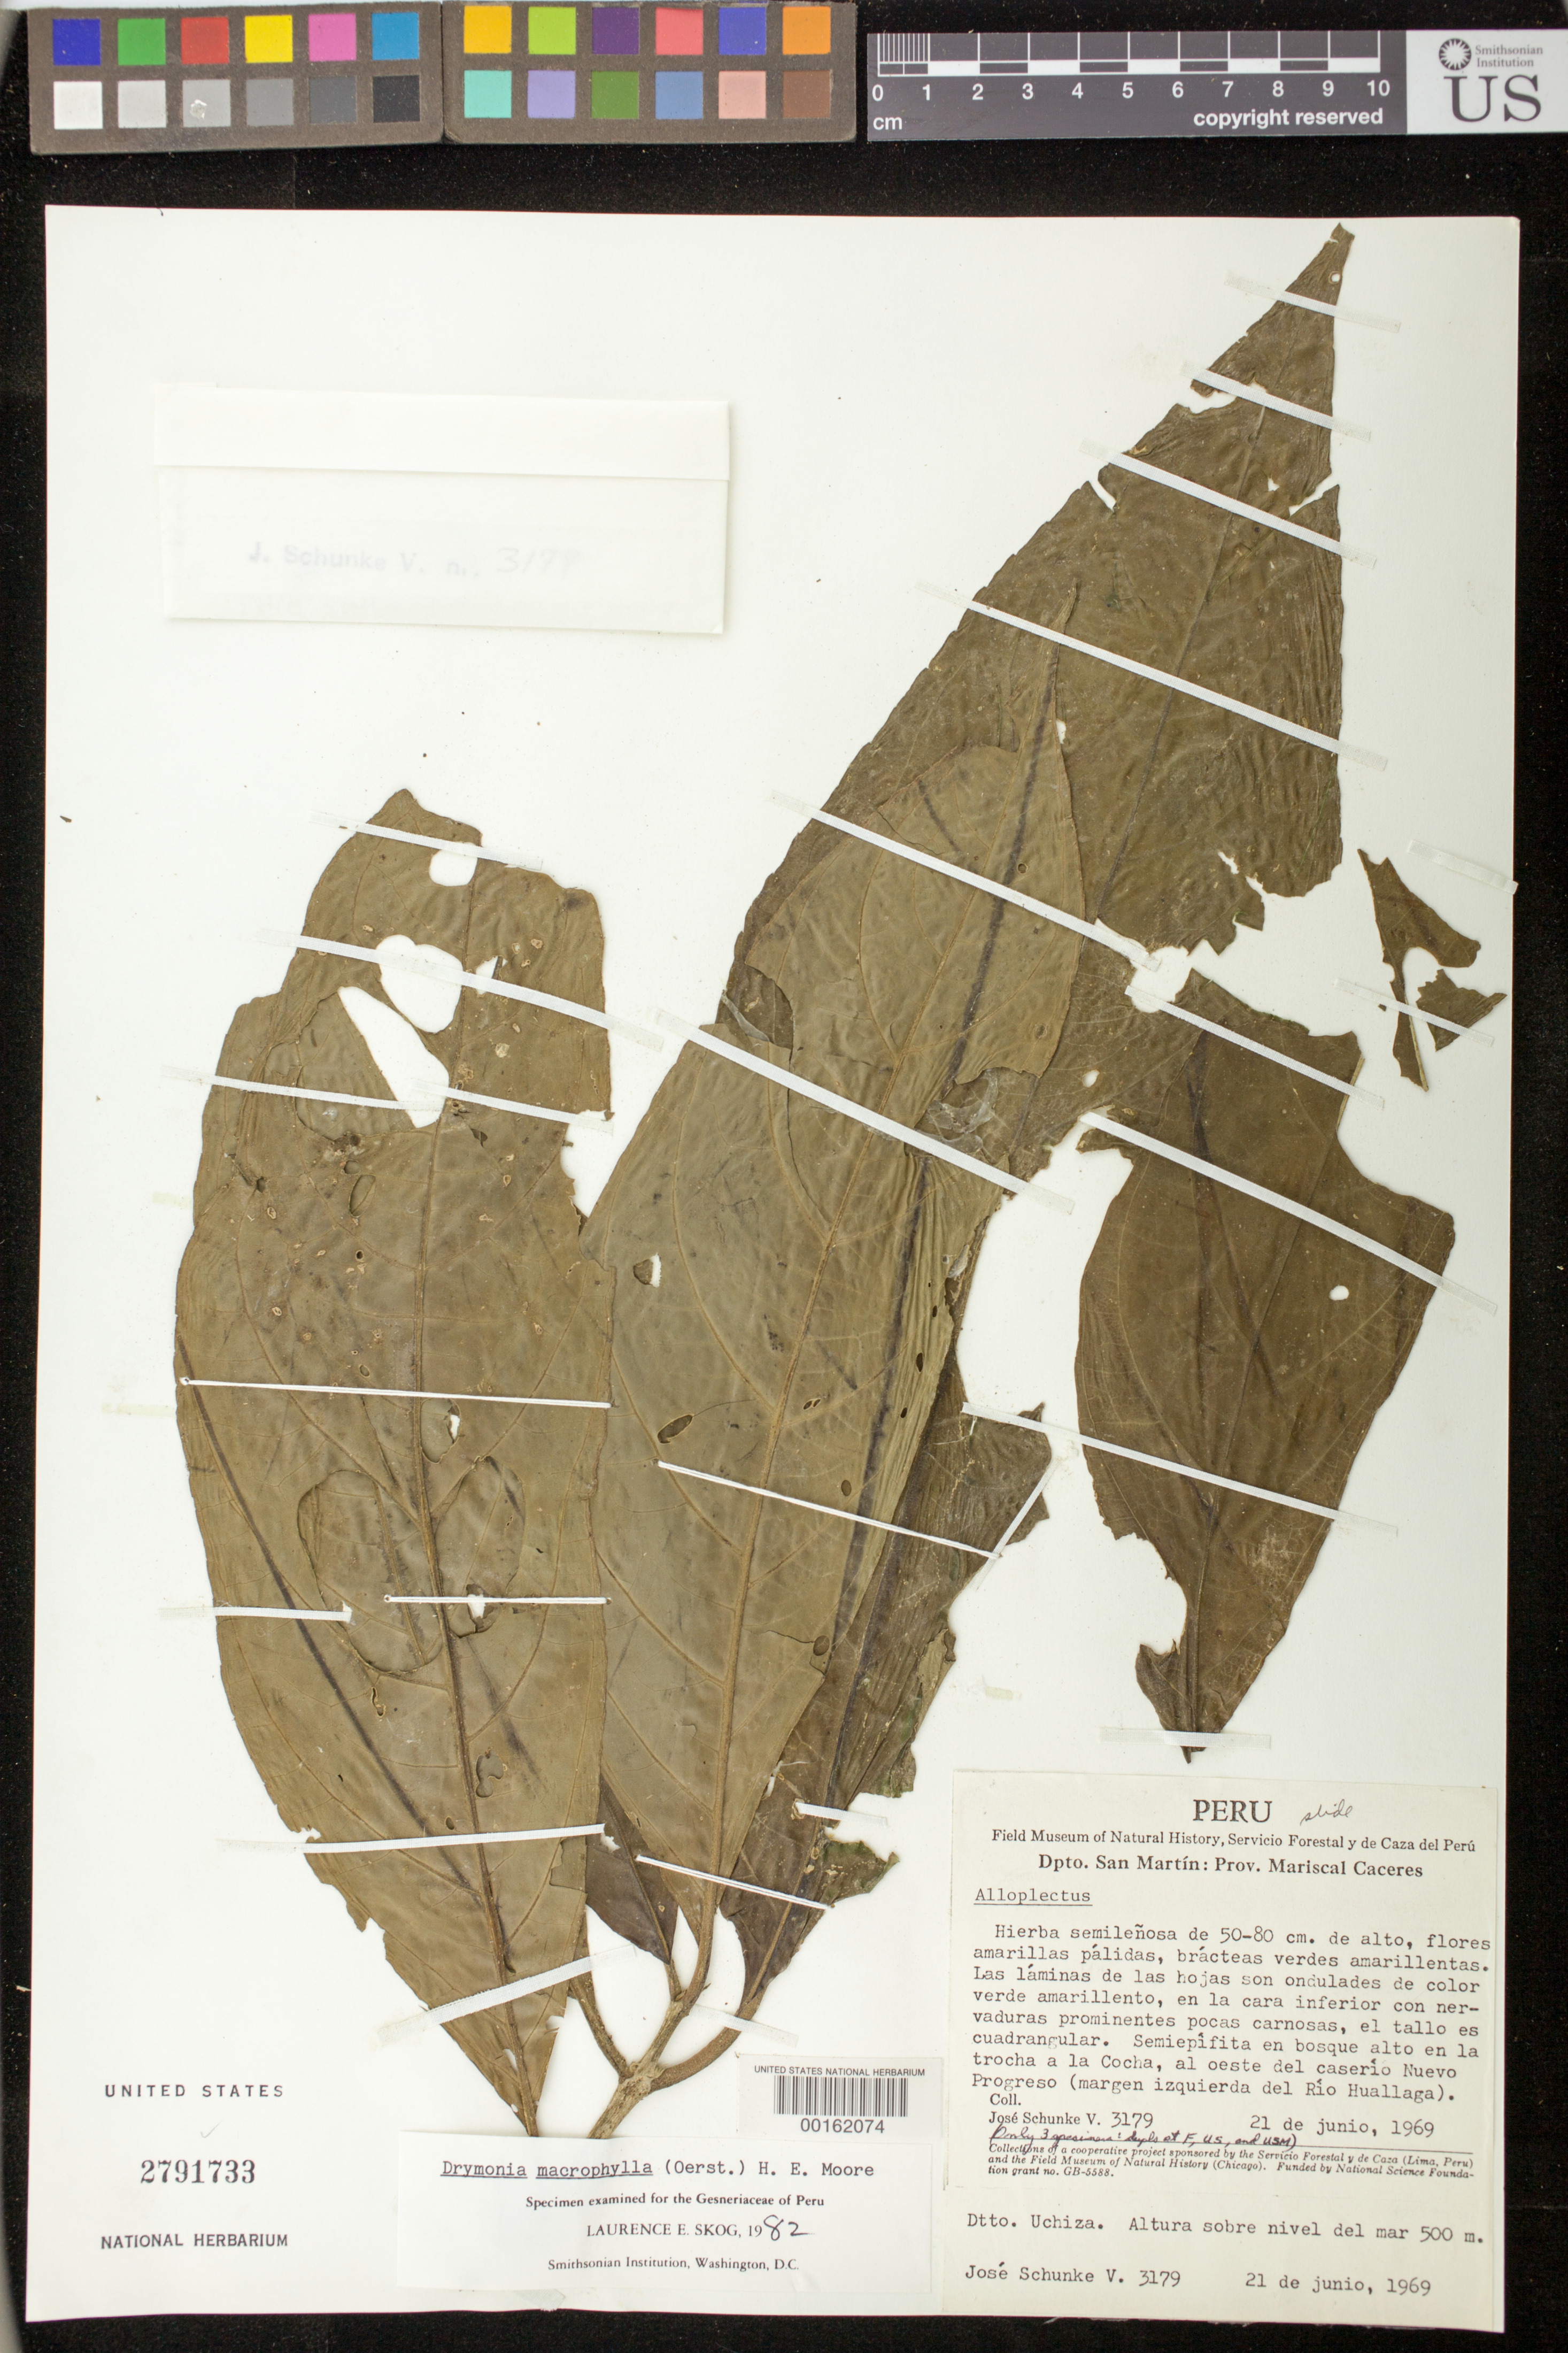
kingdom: Plantae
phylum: Tracheophyta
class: Magnoliopsida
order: Lamiales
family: Gesneriaceae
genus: Drymonia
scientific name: Drymonia macrophylla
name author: (Oerst.) H.E. Moore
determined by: Clark, J. L., (SEL), The Marie Selby Botanical Garden (UNITED STATES)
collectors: J. Schunke Vigo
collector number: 3179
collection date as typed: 21 Jun 1969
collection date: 1969-06-21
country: Peru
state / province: San Martín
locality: Prov. Mariscal Cáceres, Dtto Uchiza, on trail to La Cocha, W of Nuevo Progreso (left hand bank of Rio Huallaga)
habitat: Semi epiphyte in tall forest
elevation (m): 500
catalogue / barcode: US 2791733